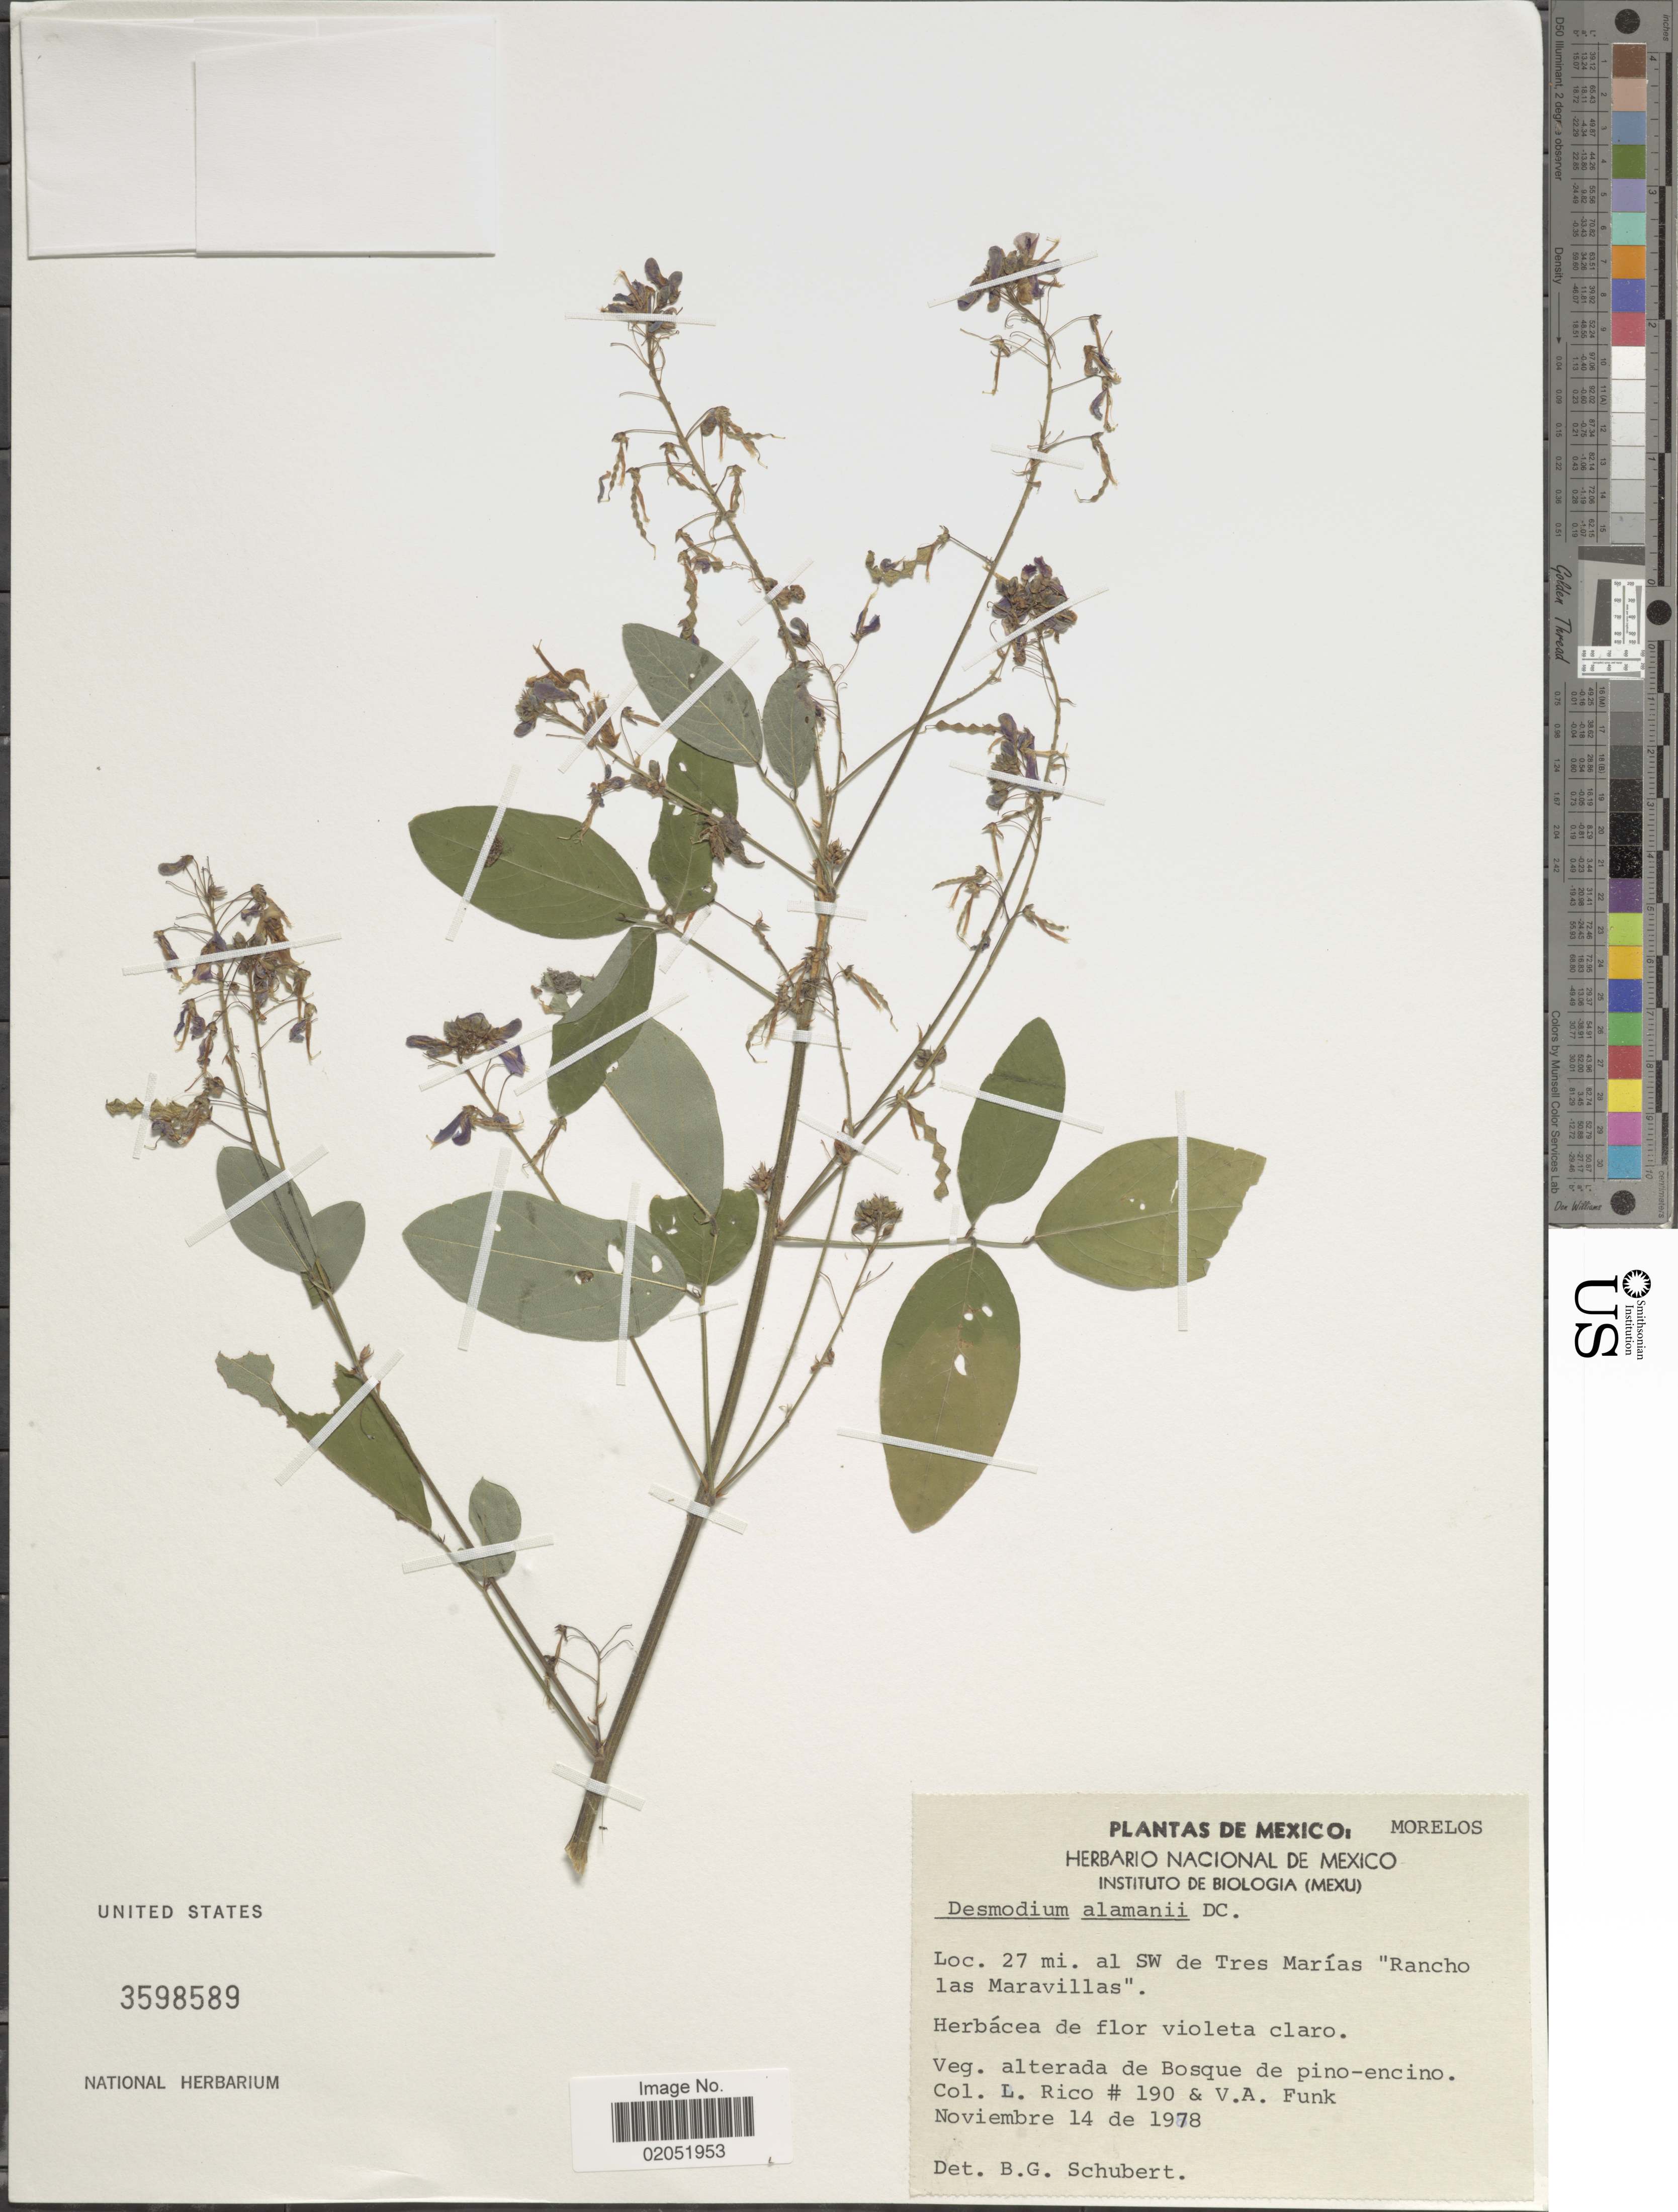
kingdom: Plantae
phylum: Tracheophyta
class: Magnoliopsida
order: Fabales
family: Fabaceae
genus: Desmodium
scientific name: Desmodium alamanii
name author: DC.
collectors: L. Rico & V. Funk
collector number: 190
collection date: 1978-11-14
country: Mexico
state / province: Morelos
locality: Morelos, 27 mi. al SW de Tres Marias "Rancho las Maravillas".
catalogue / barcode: US 3598589